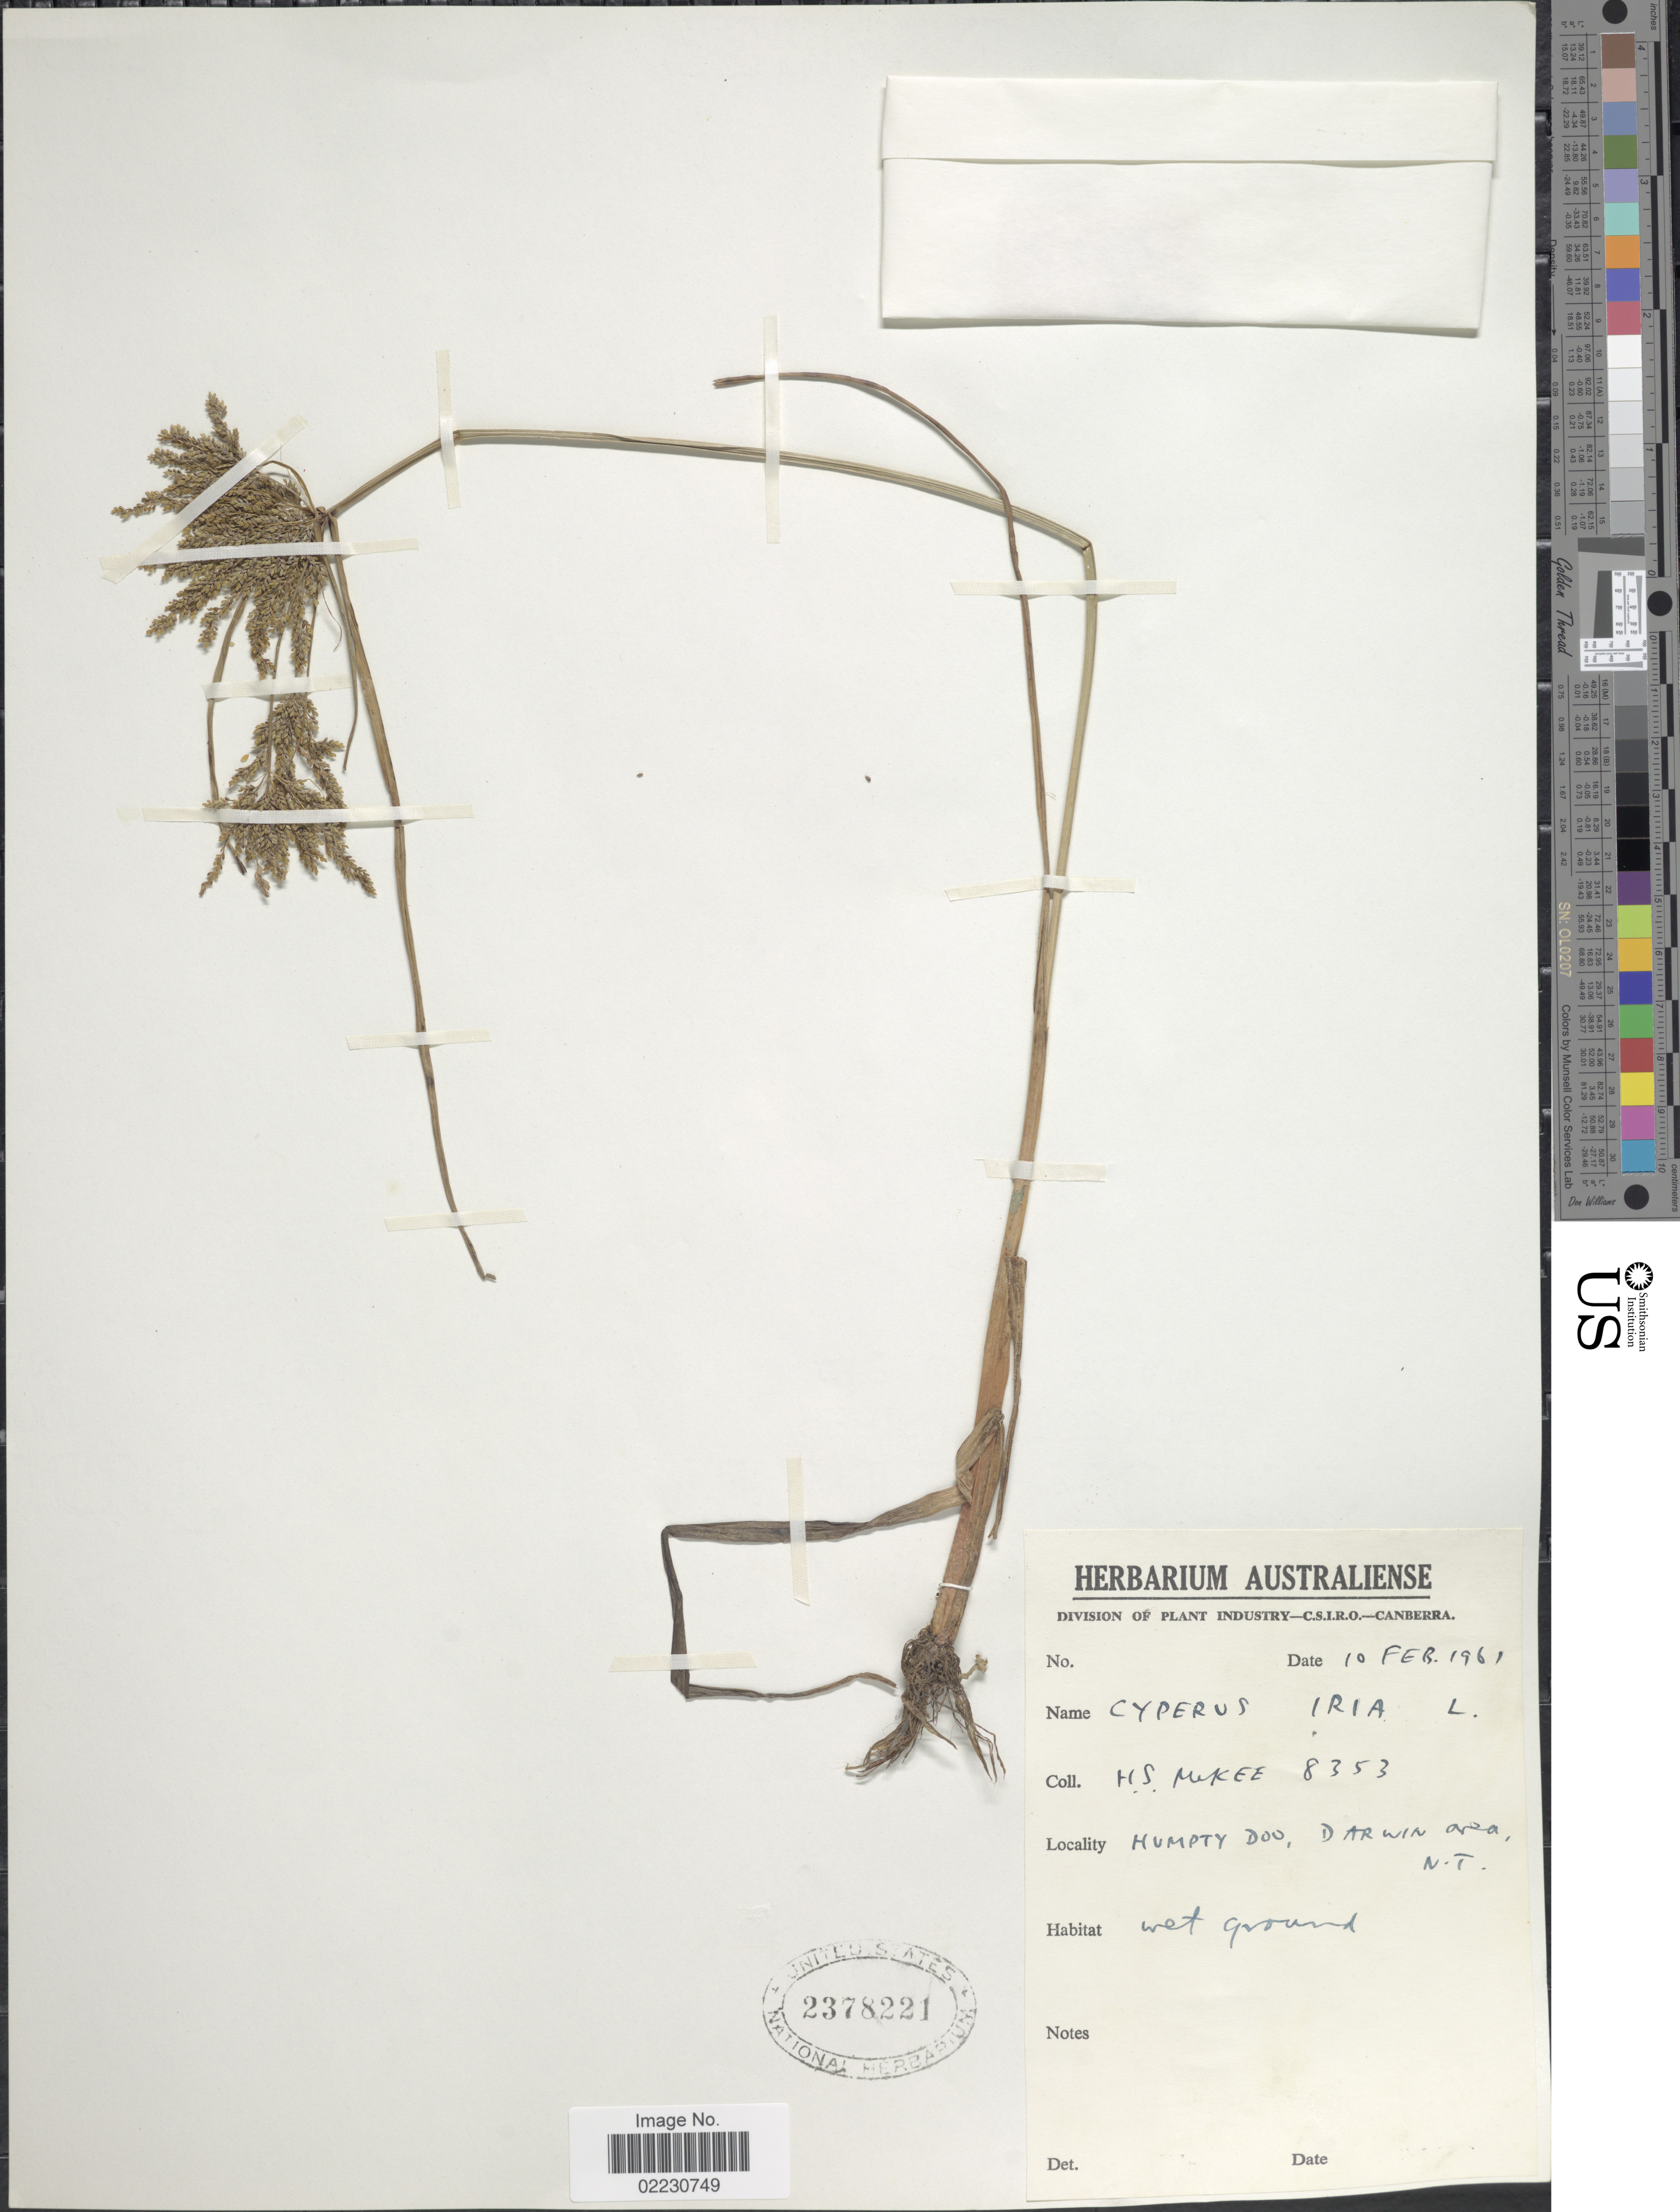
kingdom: Plantae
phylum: Tracheophyta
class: Liliopsida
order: Poales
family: Cyperaceae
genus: Cyperus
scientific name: Cyperus iria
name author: L.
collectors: H. S. McKee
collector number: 8353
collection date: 1961-02-10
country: Australia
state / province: Northern Territory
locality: Humpty Doo, Darwin Area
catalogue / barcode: US 2378221